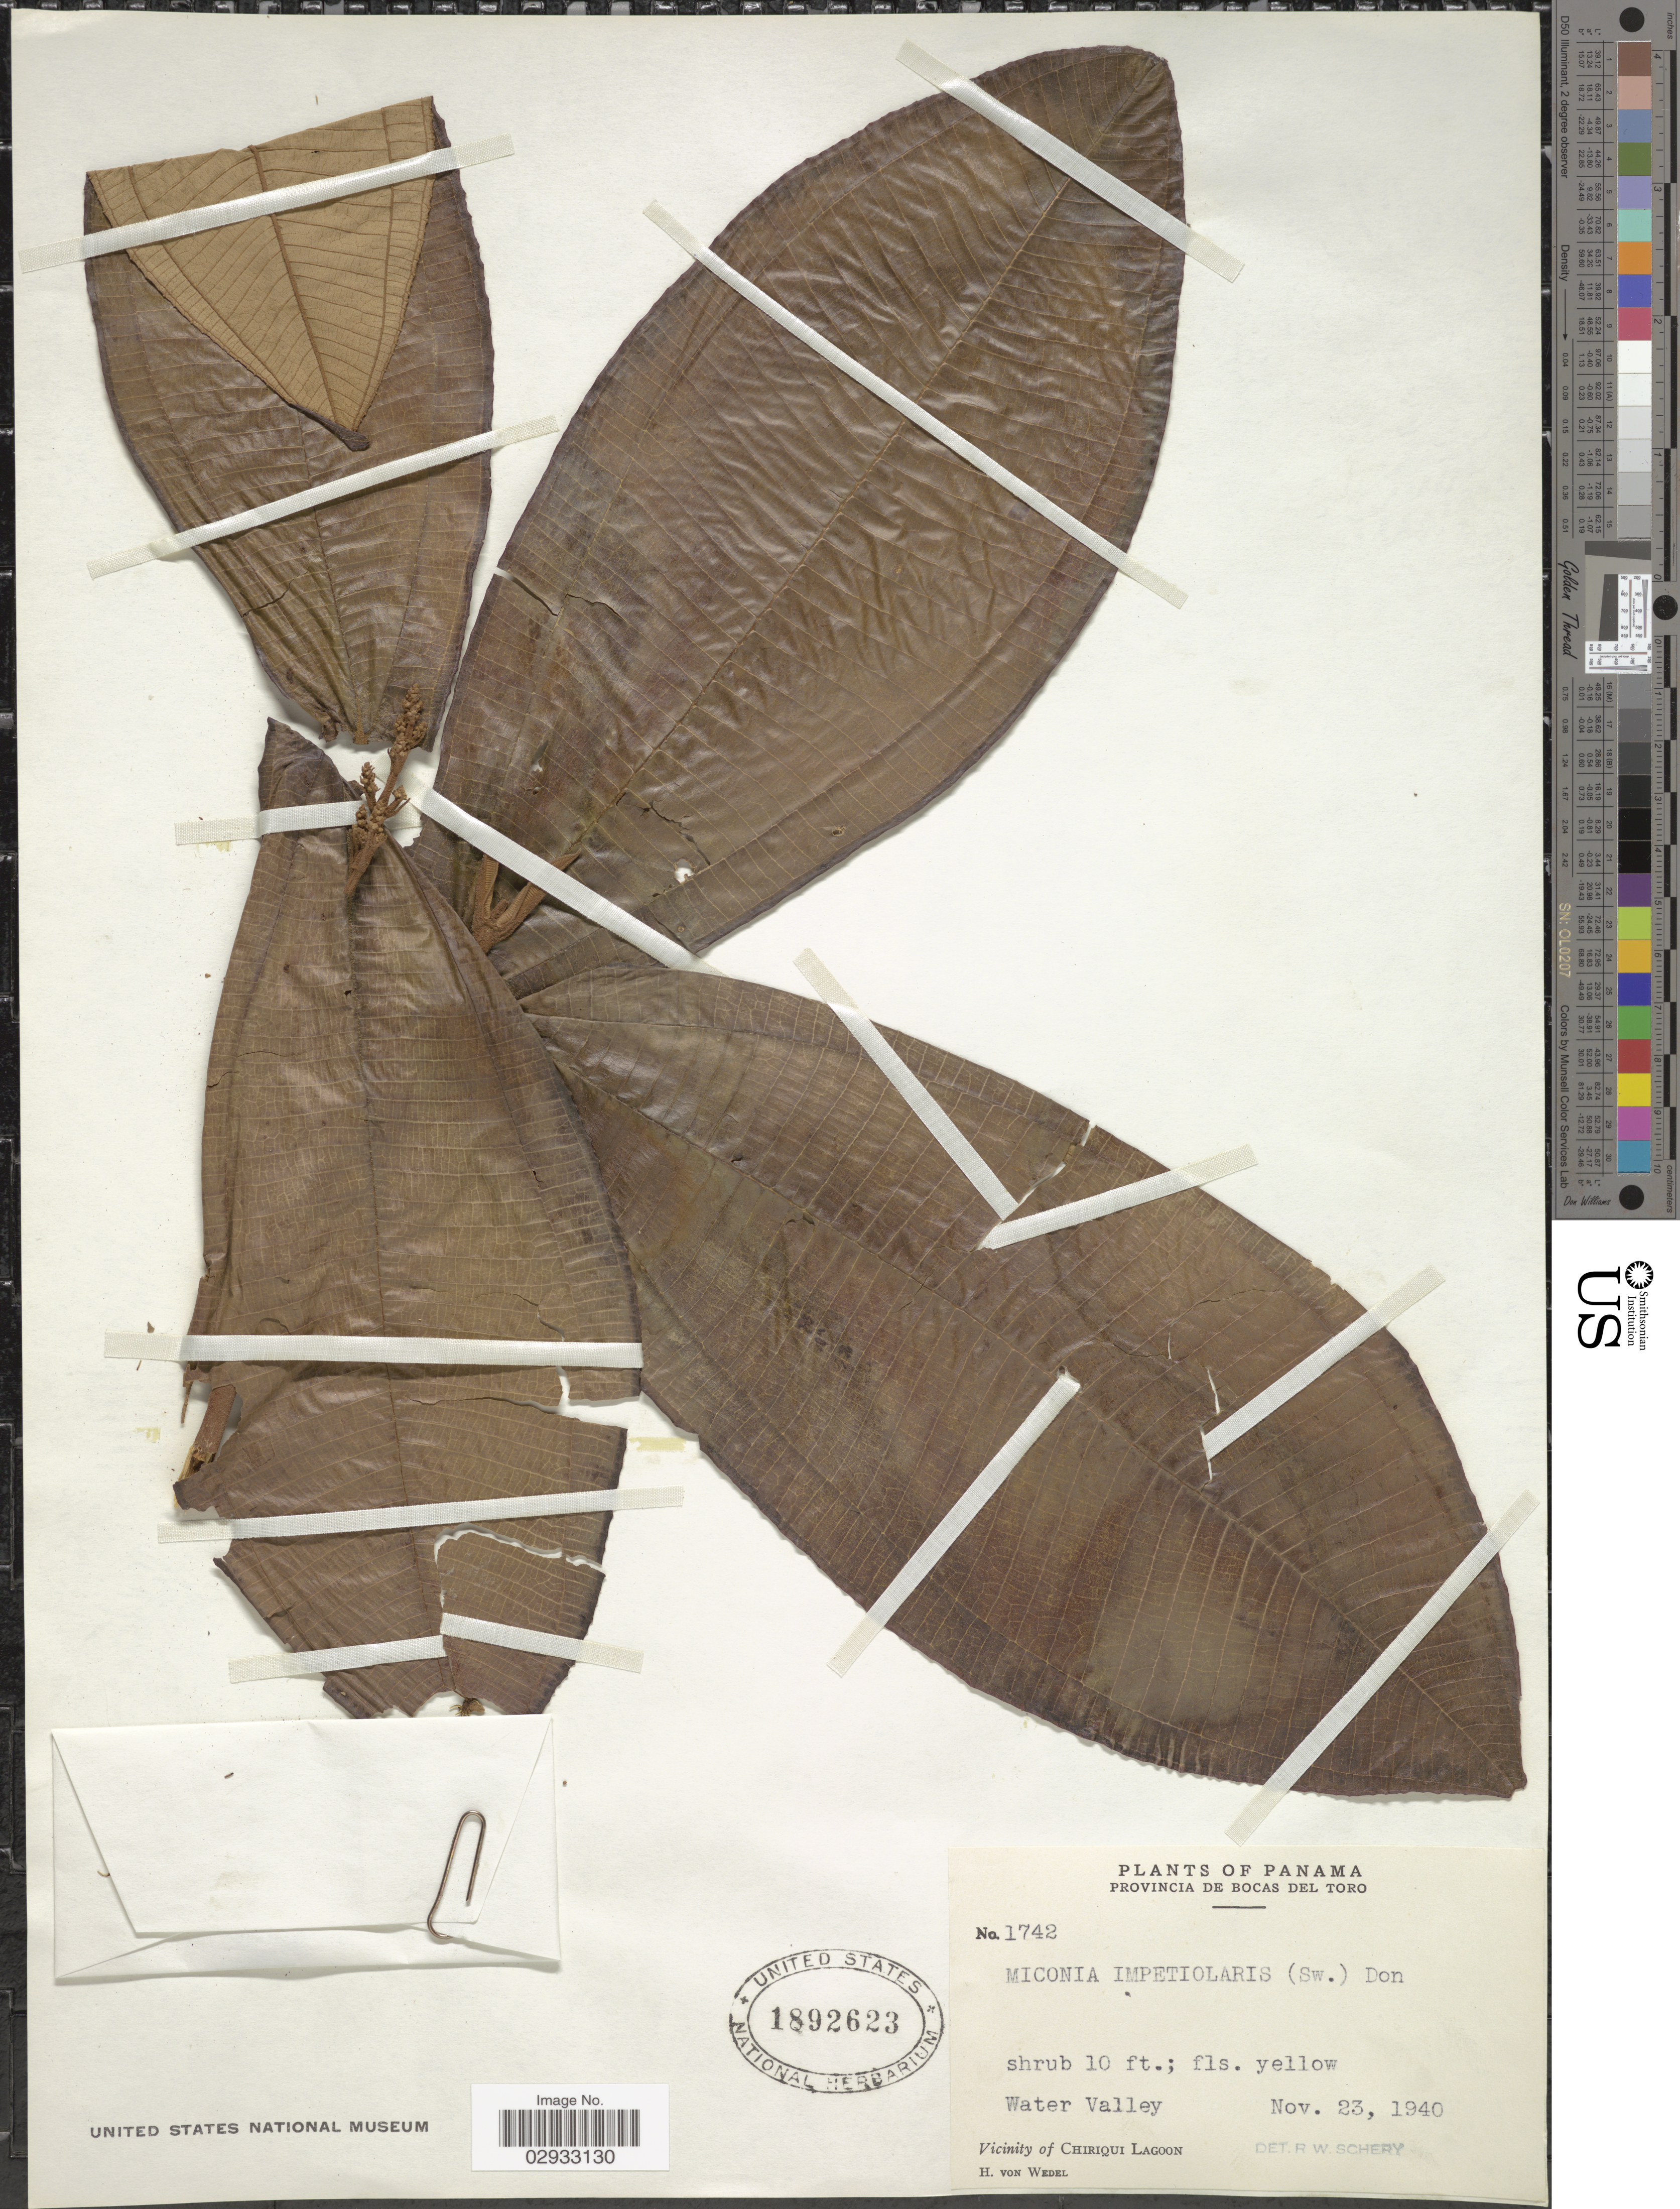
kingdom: Plantae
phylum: Tracheophyta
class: Magnoliopsida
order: Myrtales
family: Melastomataceae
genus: Miconia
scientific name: Miconia impetiolaris var. pandurifolia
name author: Naudin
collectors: H. von Wedel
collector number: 1742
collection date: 1940-11-23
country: Panama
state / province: Bocas del Toro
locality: Provincia de Bocas Del Toro. Water Valley. Vicinity of Chiriqui Lagoon.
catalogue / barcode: US 1892623